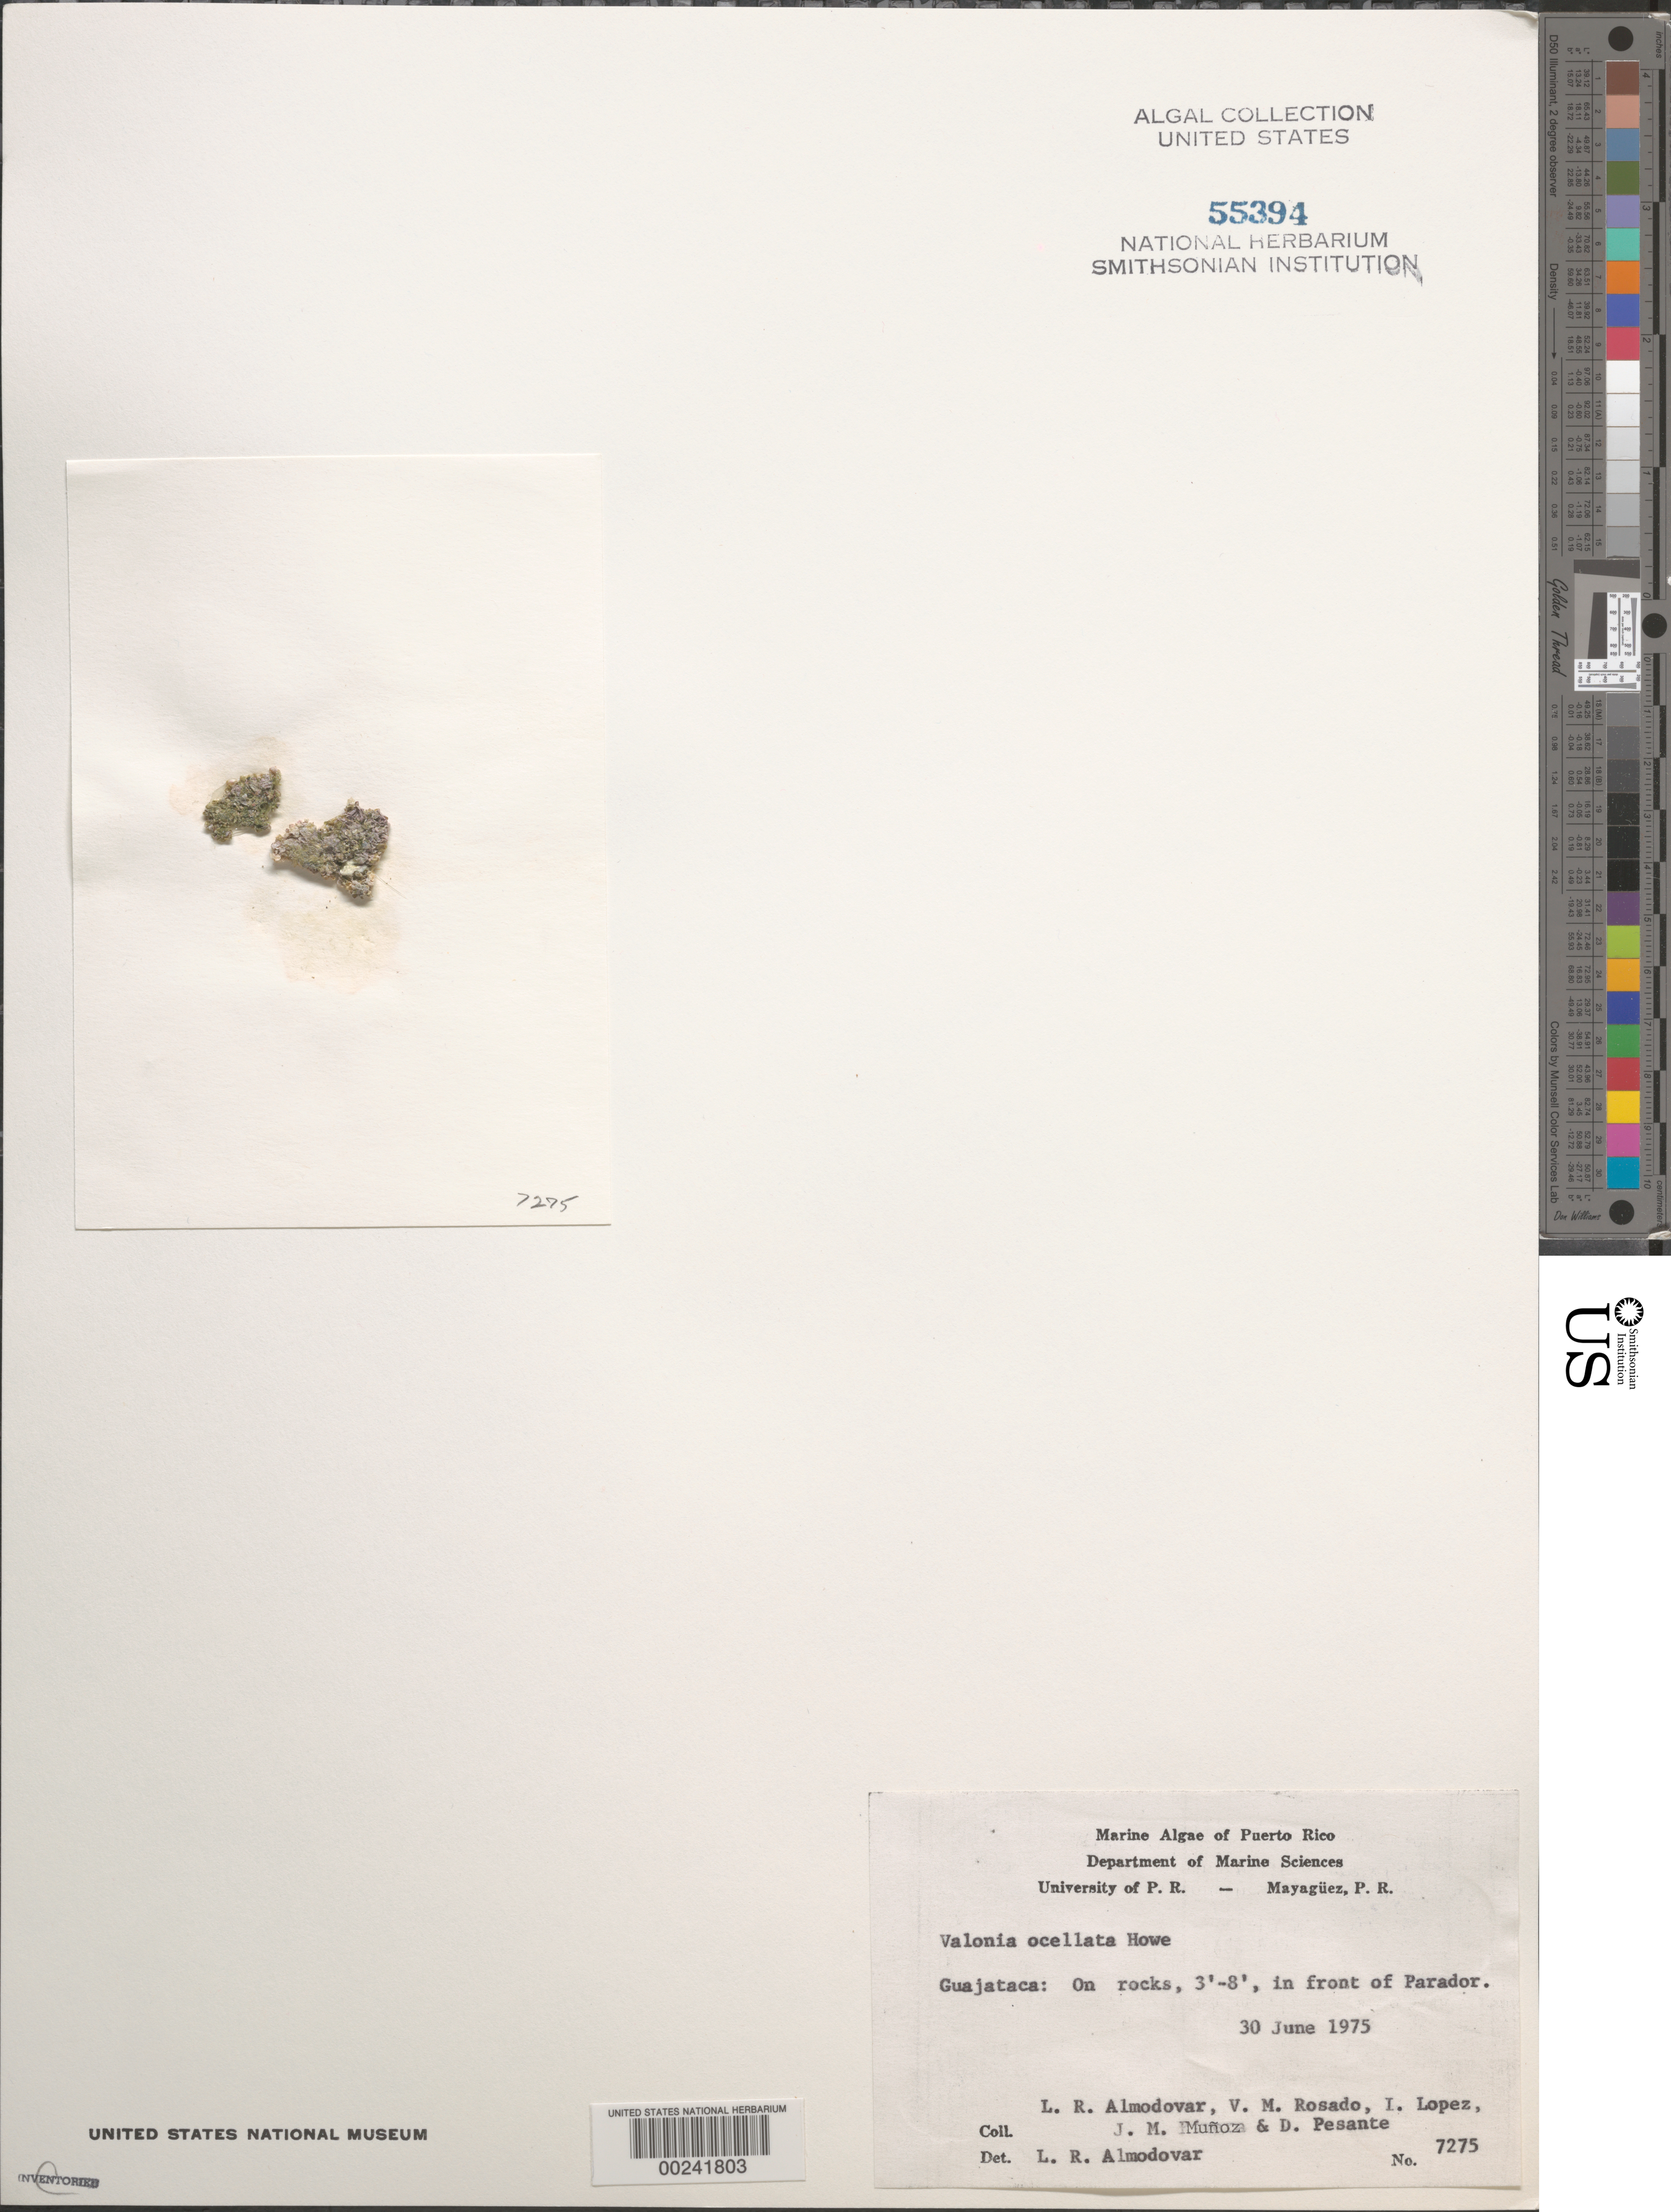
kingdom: Plantae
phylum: Chlorophyta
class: Ulvophyceae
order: Siphonocladales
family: Siphonocladaceae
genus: Dictyosphaeria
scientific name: Dictyosphaeria ocellata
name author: (M. Howe) Olsen-Stojkovich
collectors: L. Almodovar, V. Rosado, I. Lopéz, J. Muñoz & D. Pesante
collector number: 7275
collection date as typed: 30 Jun 1975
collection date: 1975-06-30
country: Puerto Rico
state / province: Guajataca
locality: Parador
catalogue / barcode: US 55394